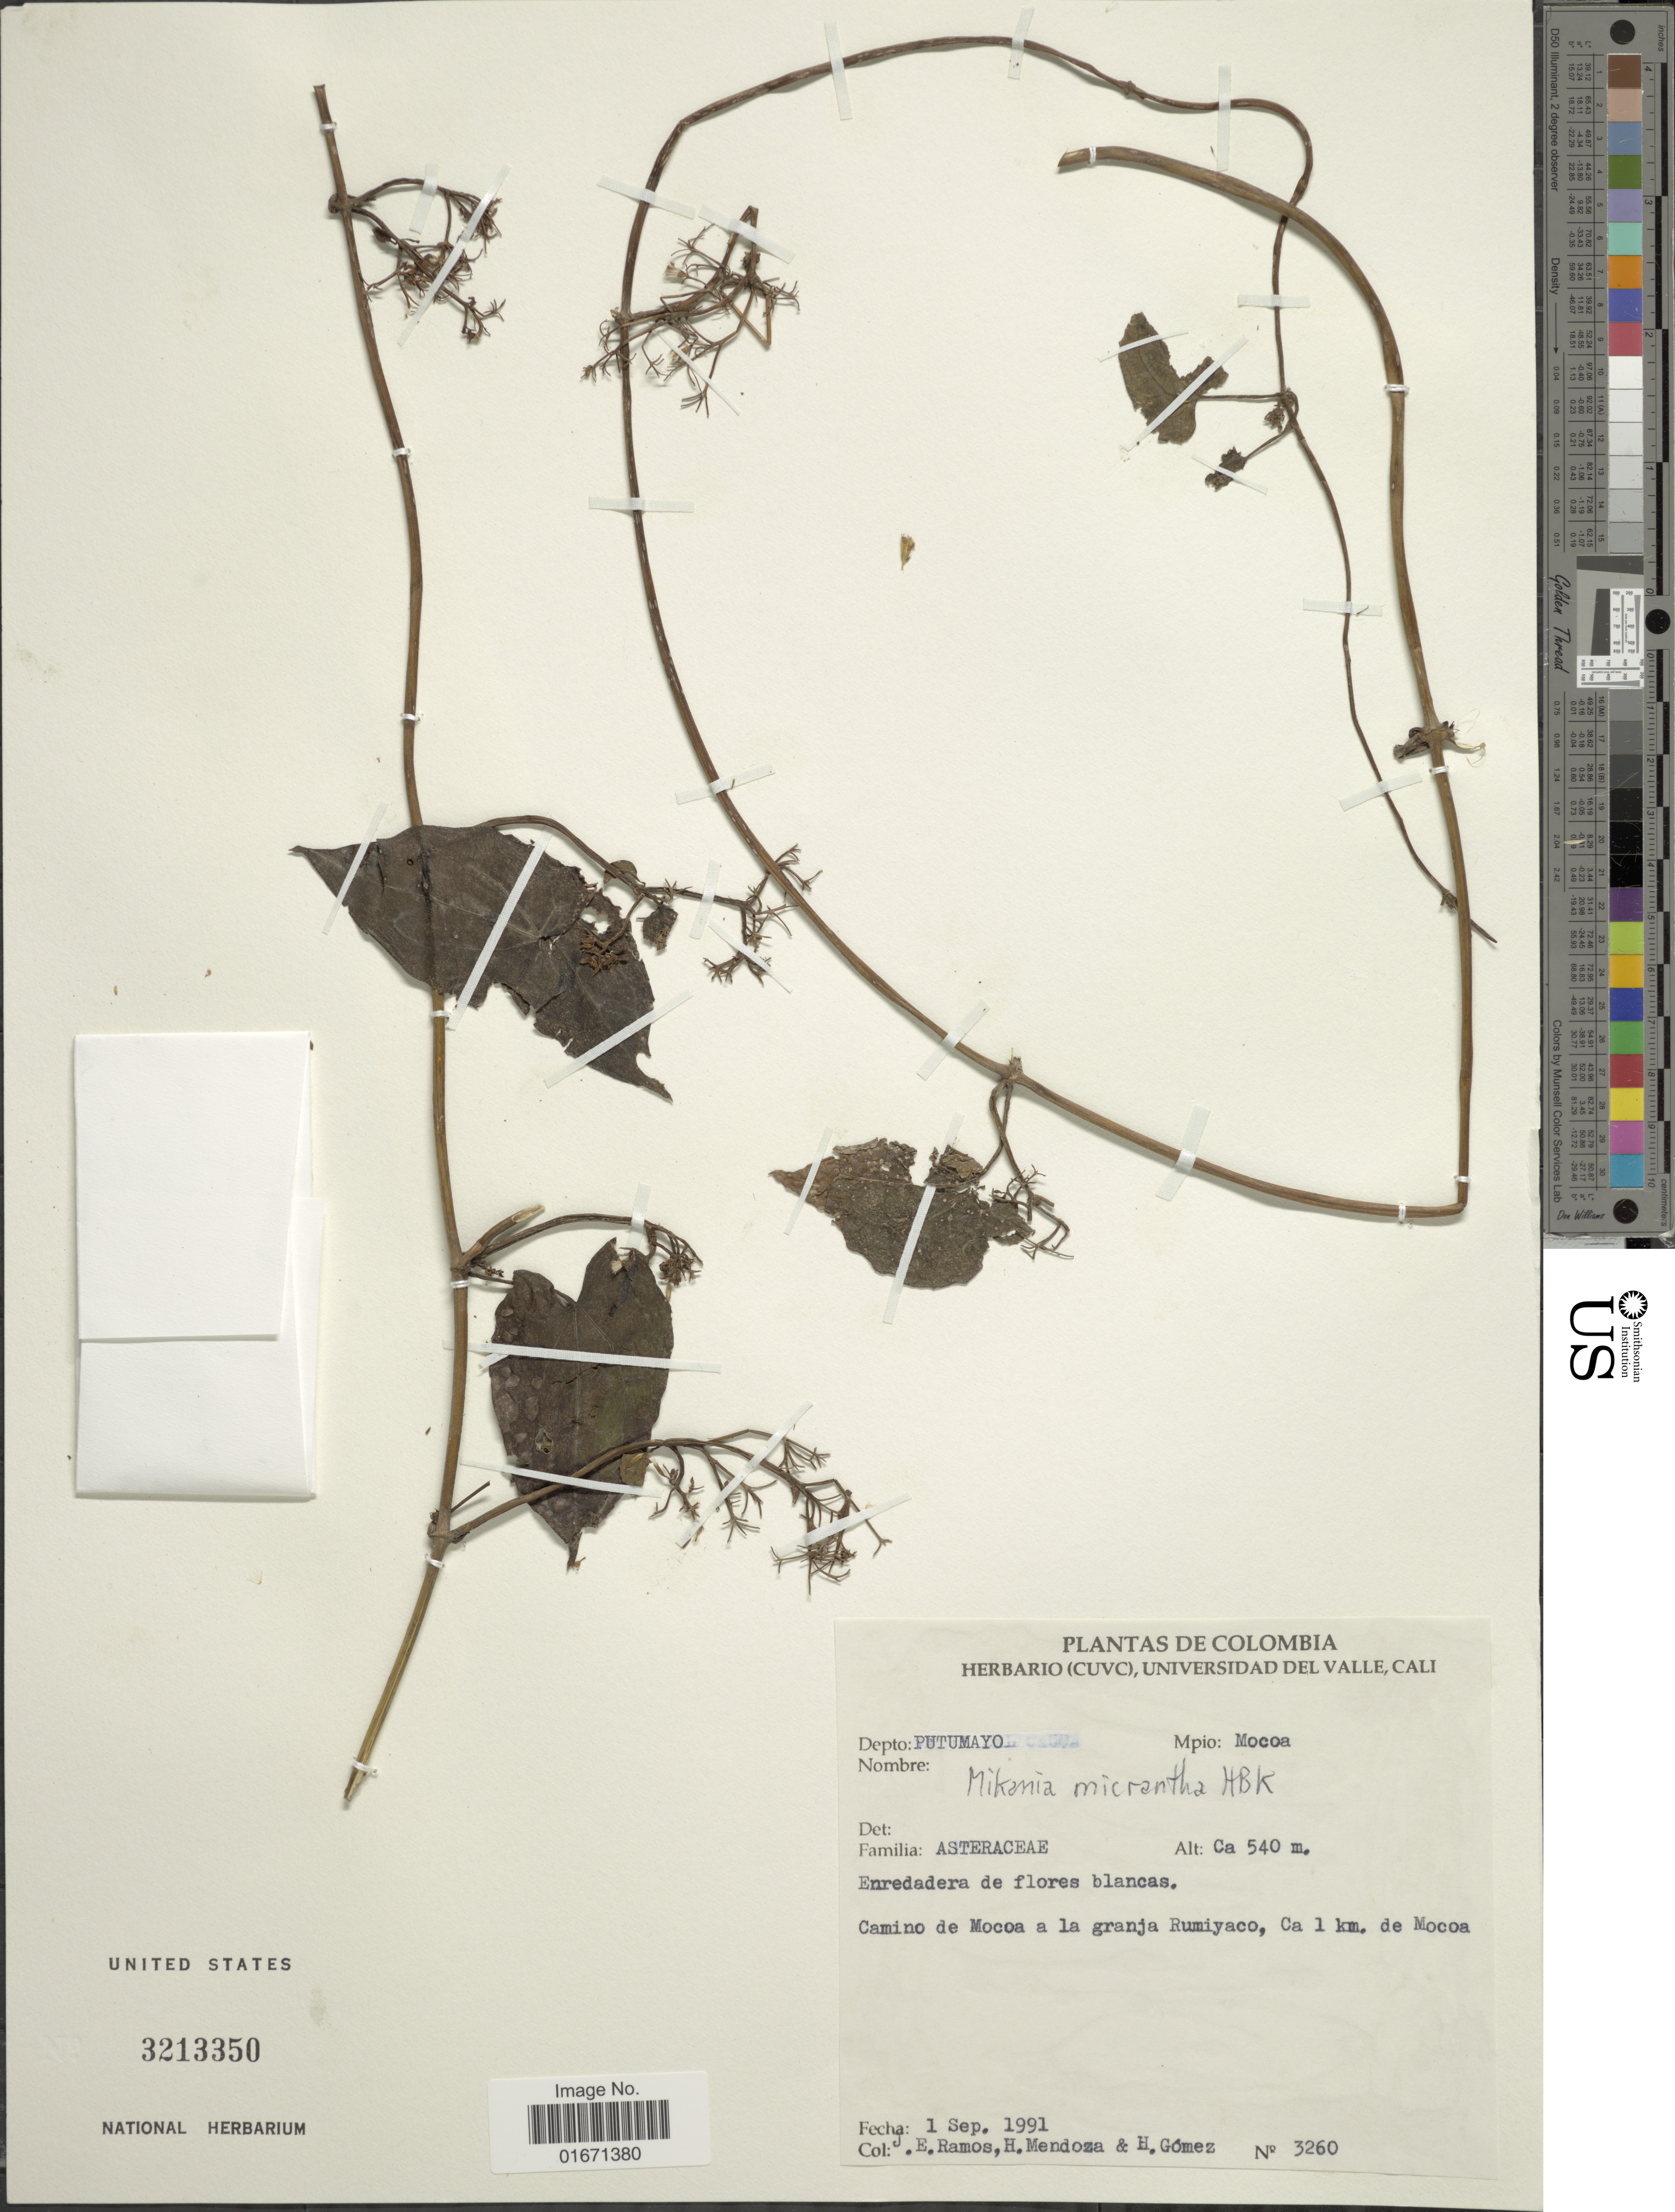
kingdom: Plantae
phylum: Tracheophyta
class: Magnoliopsida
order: Asterales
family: Asteraceae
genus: Mikania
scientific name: Mikania micrantha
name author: Kunth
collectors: E. Ramos, H. Mendoza & H. Gomez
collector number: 3260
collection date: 1991-09-01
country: Colombia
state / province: Putumayo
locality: Mpio. Mocoa, Camino de Mocoa a la granja Rumiyaco, ca 1 km de Mocoa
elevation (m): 540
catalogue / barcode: US 3213350